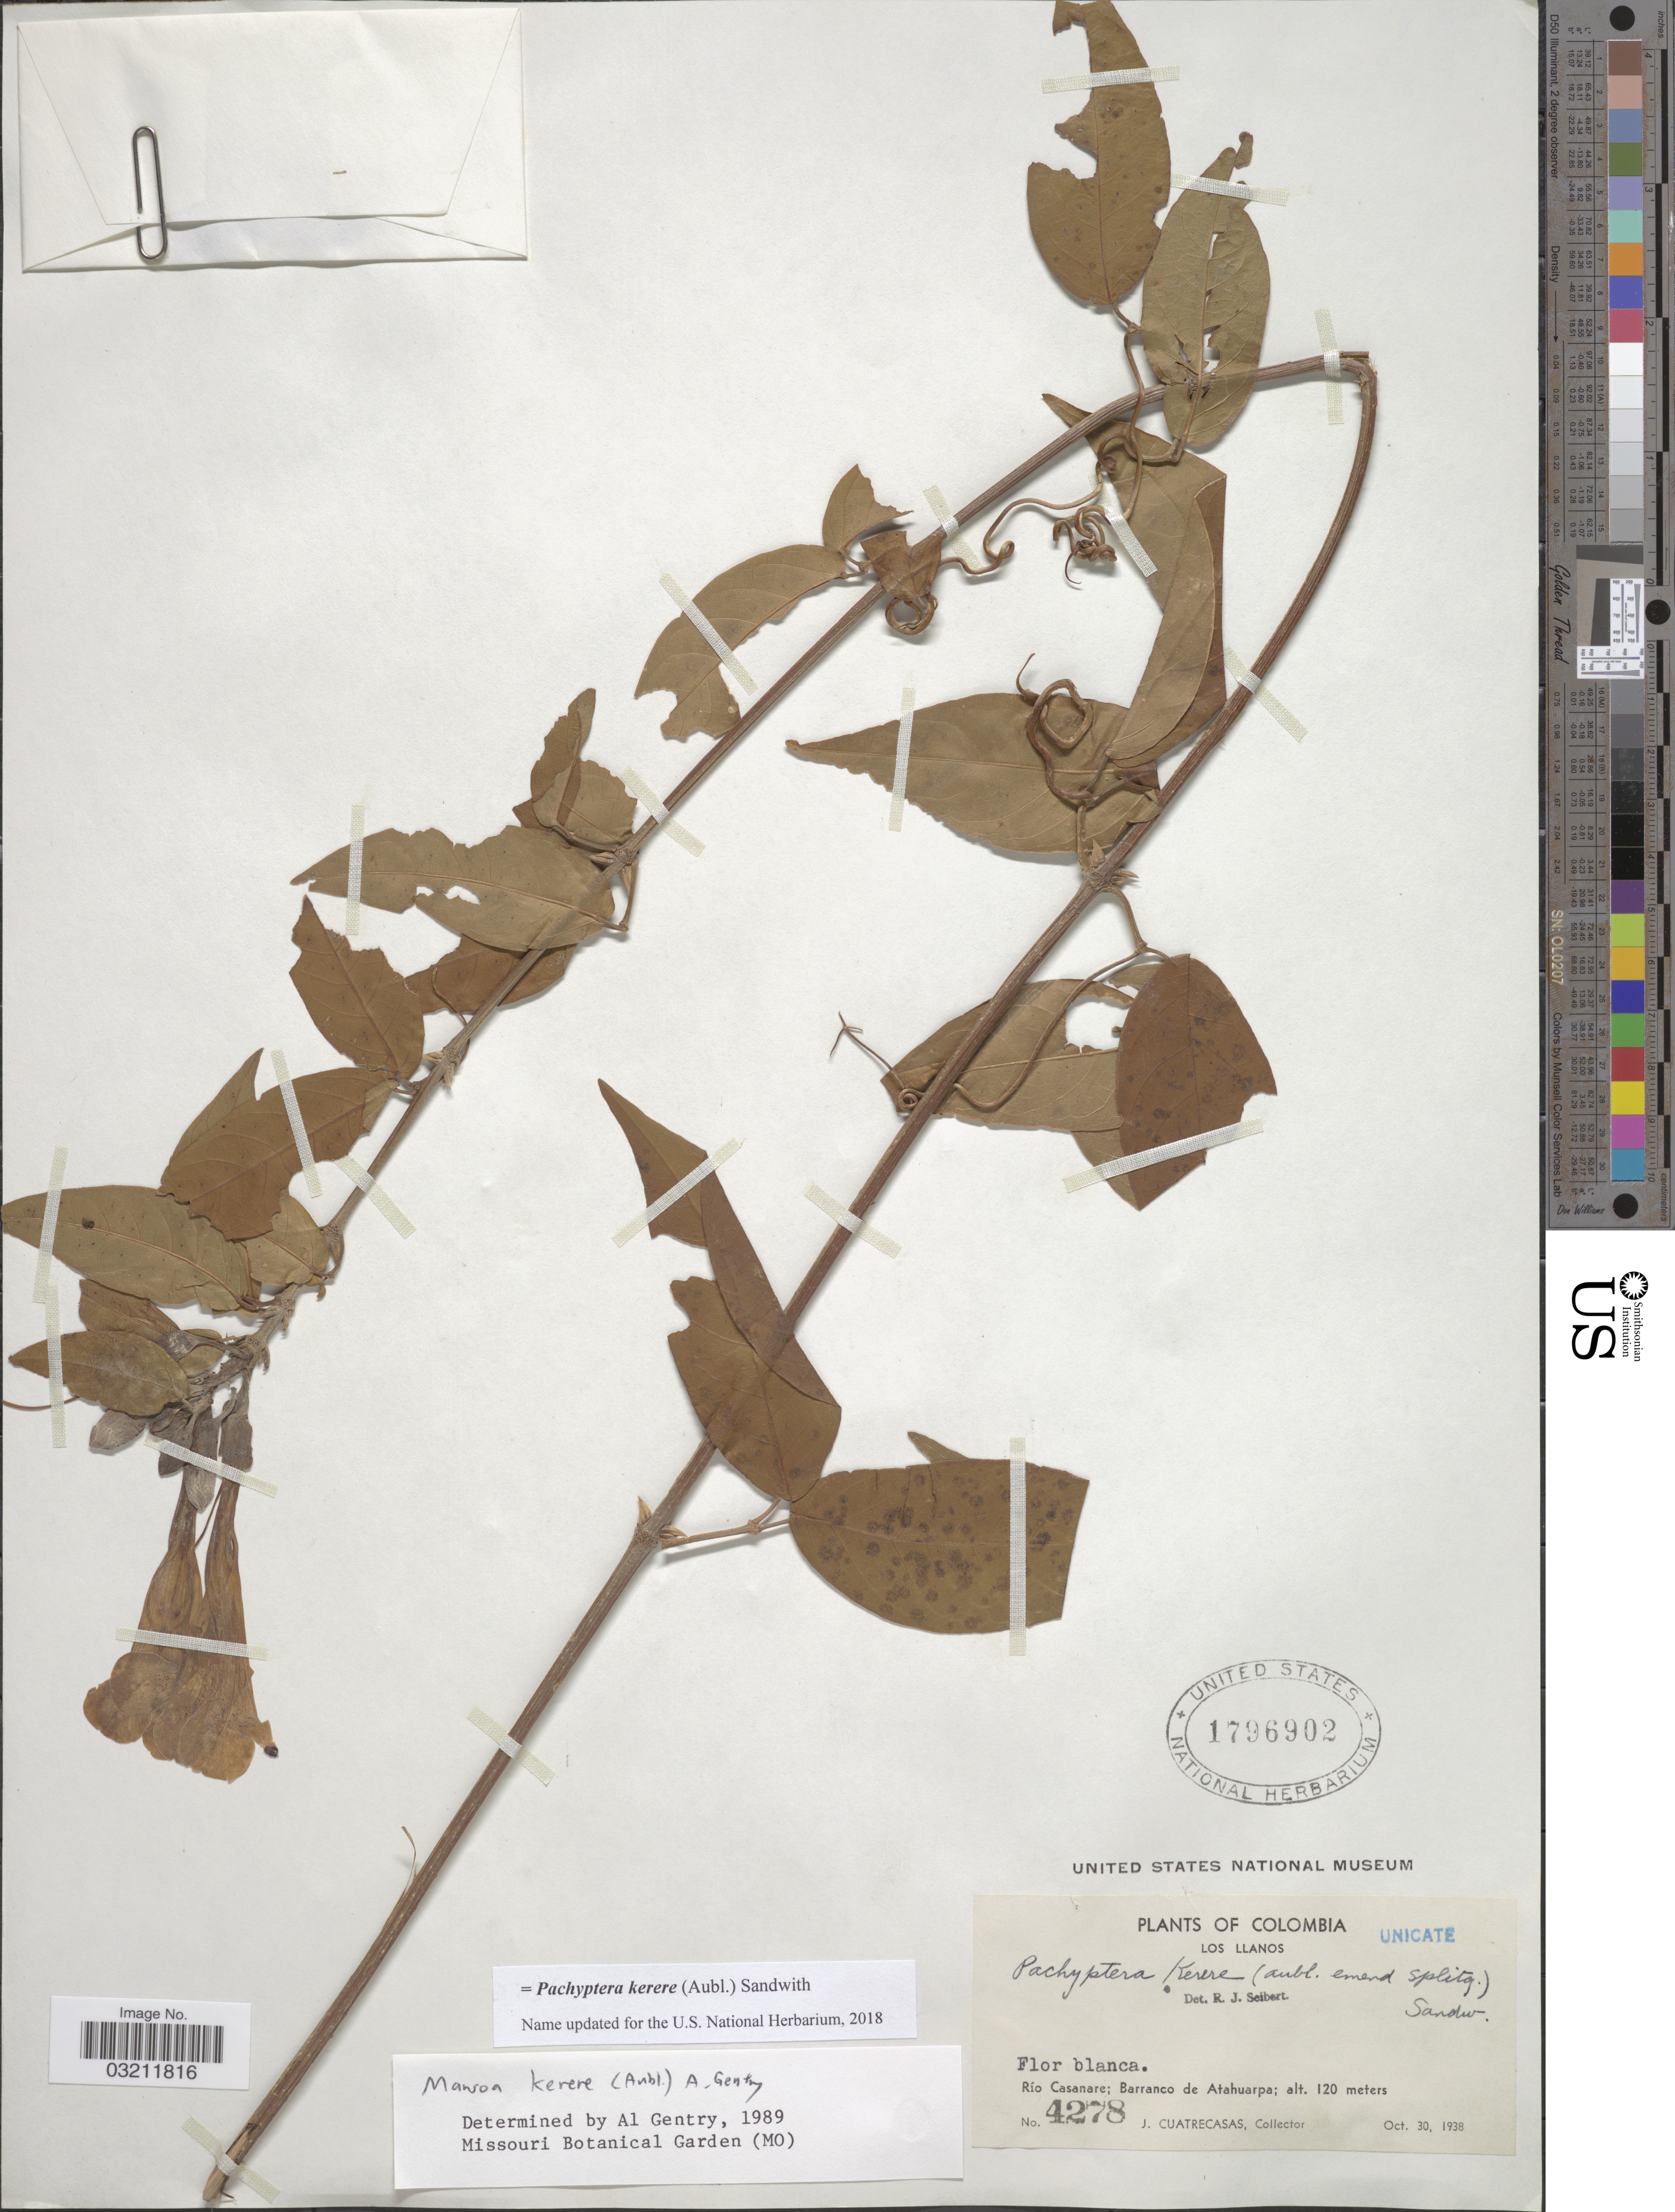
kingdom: Plantae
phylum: Tracheophyta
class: Magnoliopsida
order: Lamiales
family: Bignoniaceae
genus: Pachyptera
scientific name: Pachyptera kerere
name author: (Aubl.) Sandwith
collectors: J. Cuatrecasas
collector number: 4278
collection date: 1938-10-30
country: Colombia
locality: Los Llanos. Río Casanare; Barranco de Atahuarpa.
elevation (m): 120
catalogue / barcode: US 1796902